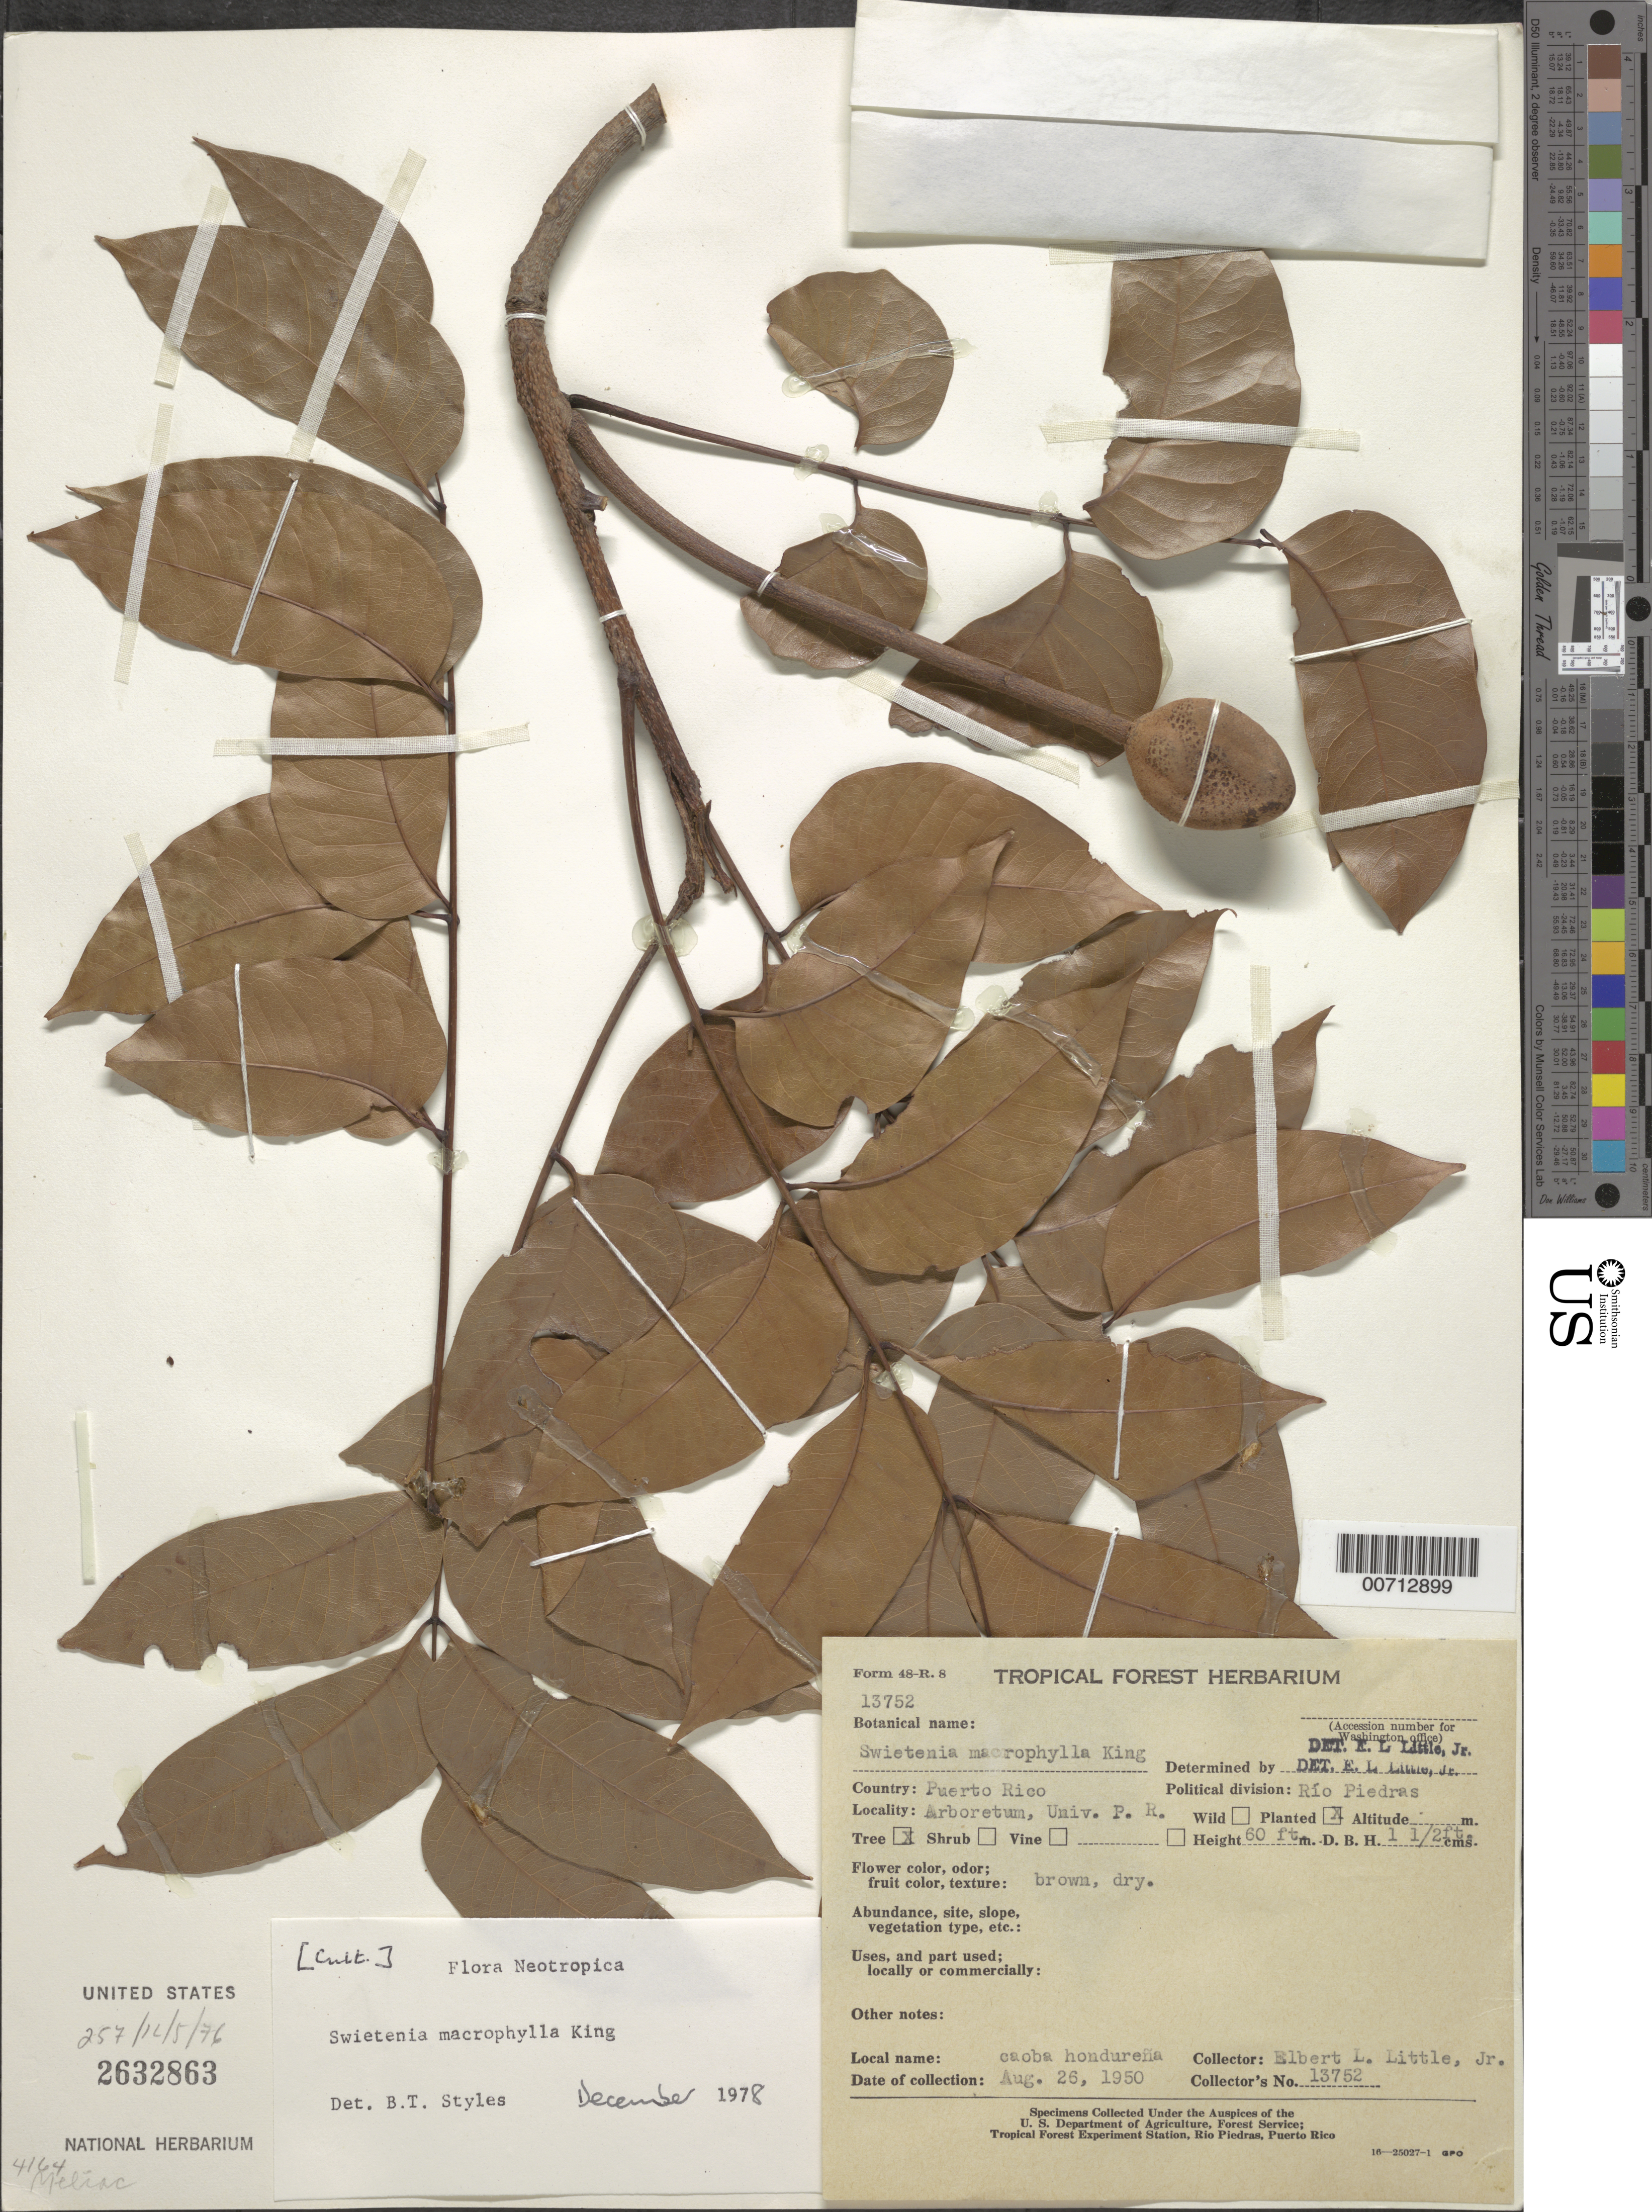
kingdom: Plantae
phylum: Tracheophyta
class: Magnoliopsida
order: Sapindales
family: Meliaceae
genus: Swietenia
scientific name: Swietenia macrophylla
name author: King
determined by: Styles, B. T.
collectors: E. L. Little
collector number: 13752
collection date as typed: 26 Aug 1950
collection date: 1950-08-26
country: Puerto Rico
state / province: Rio Piedras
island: Greater Antilles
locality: Arboretum, Univ. of Puerto Rico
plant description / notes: Common name: caoba hondurena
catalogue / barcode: US 2632863